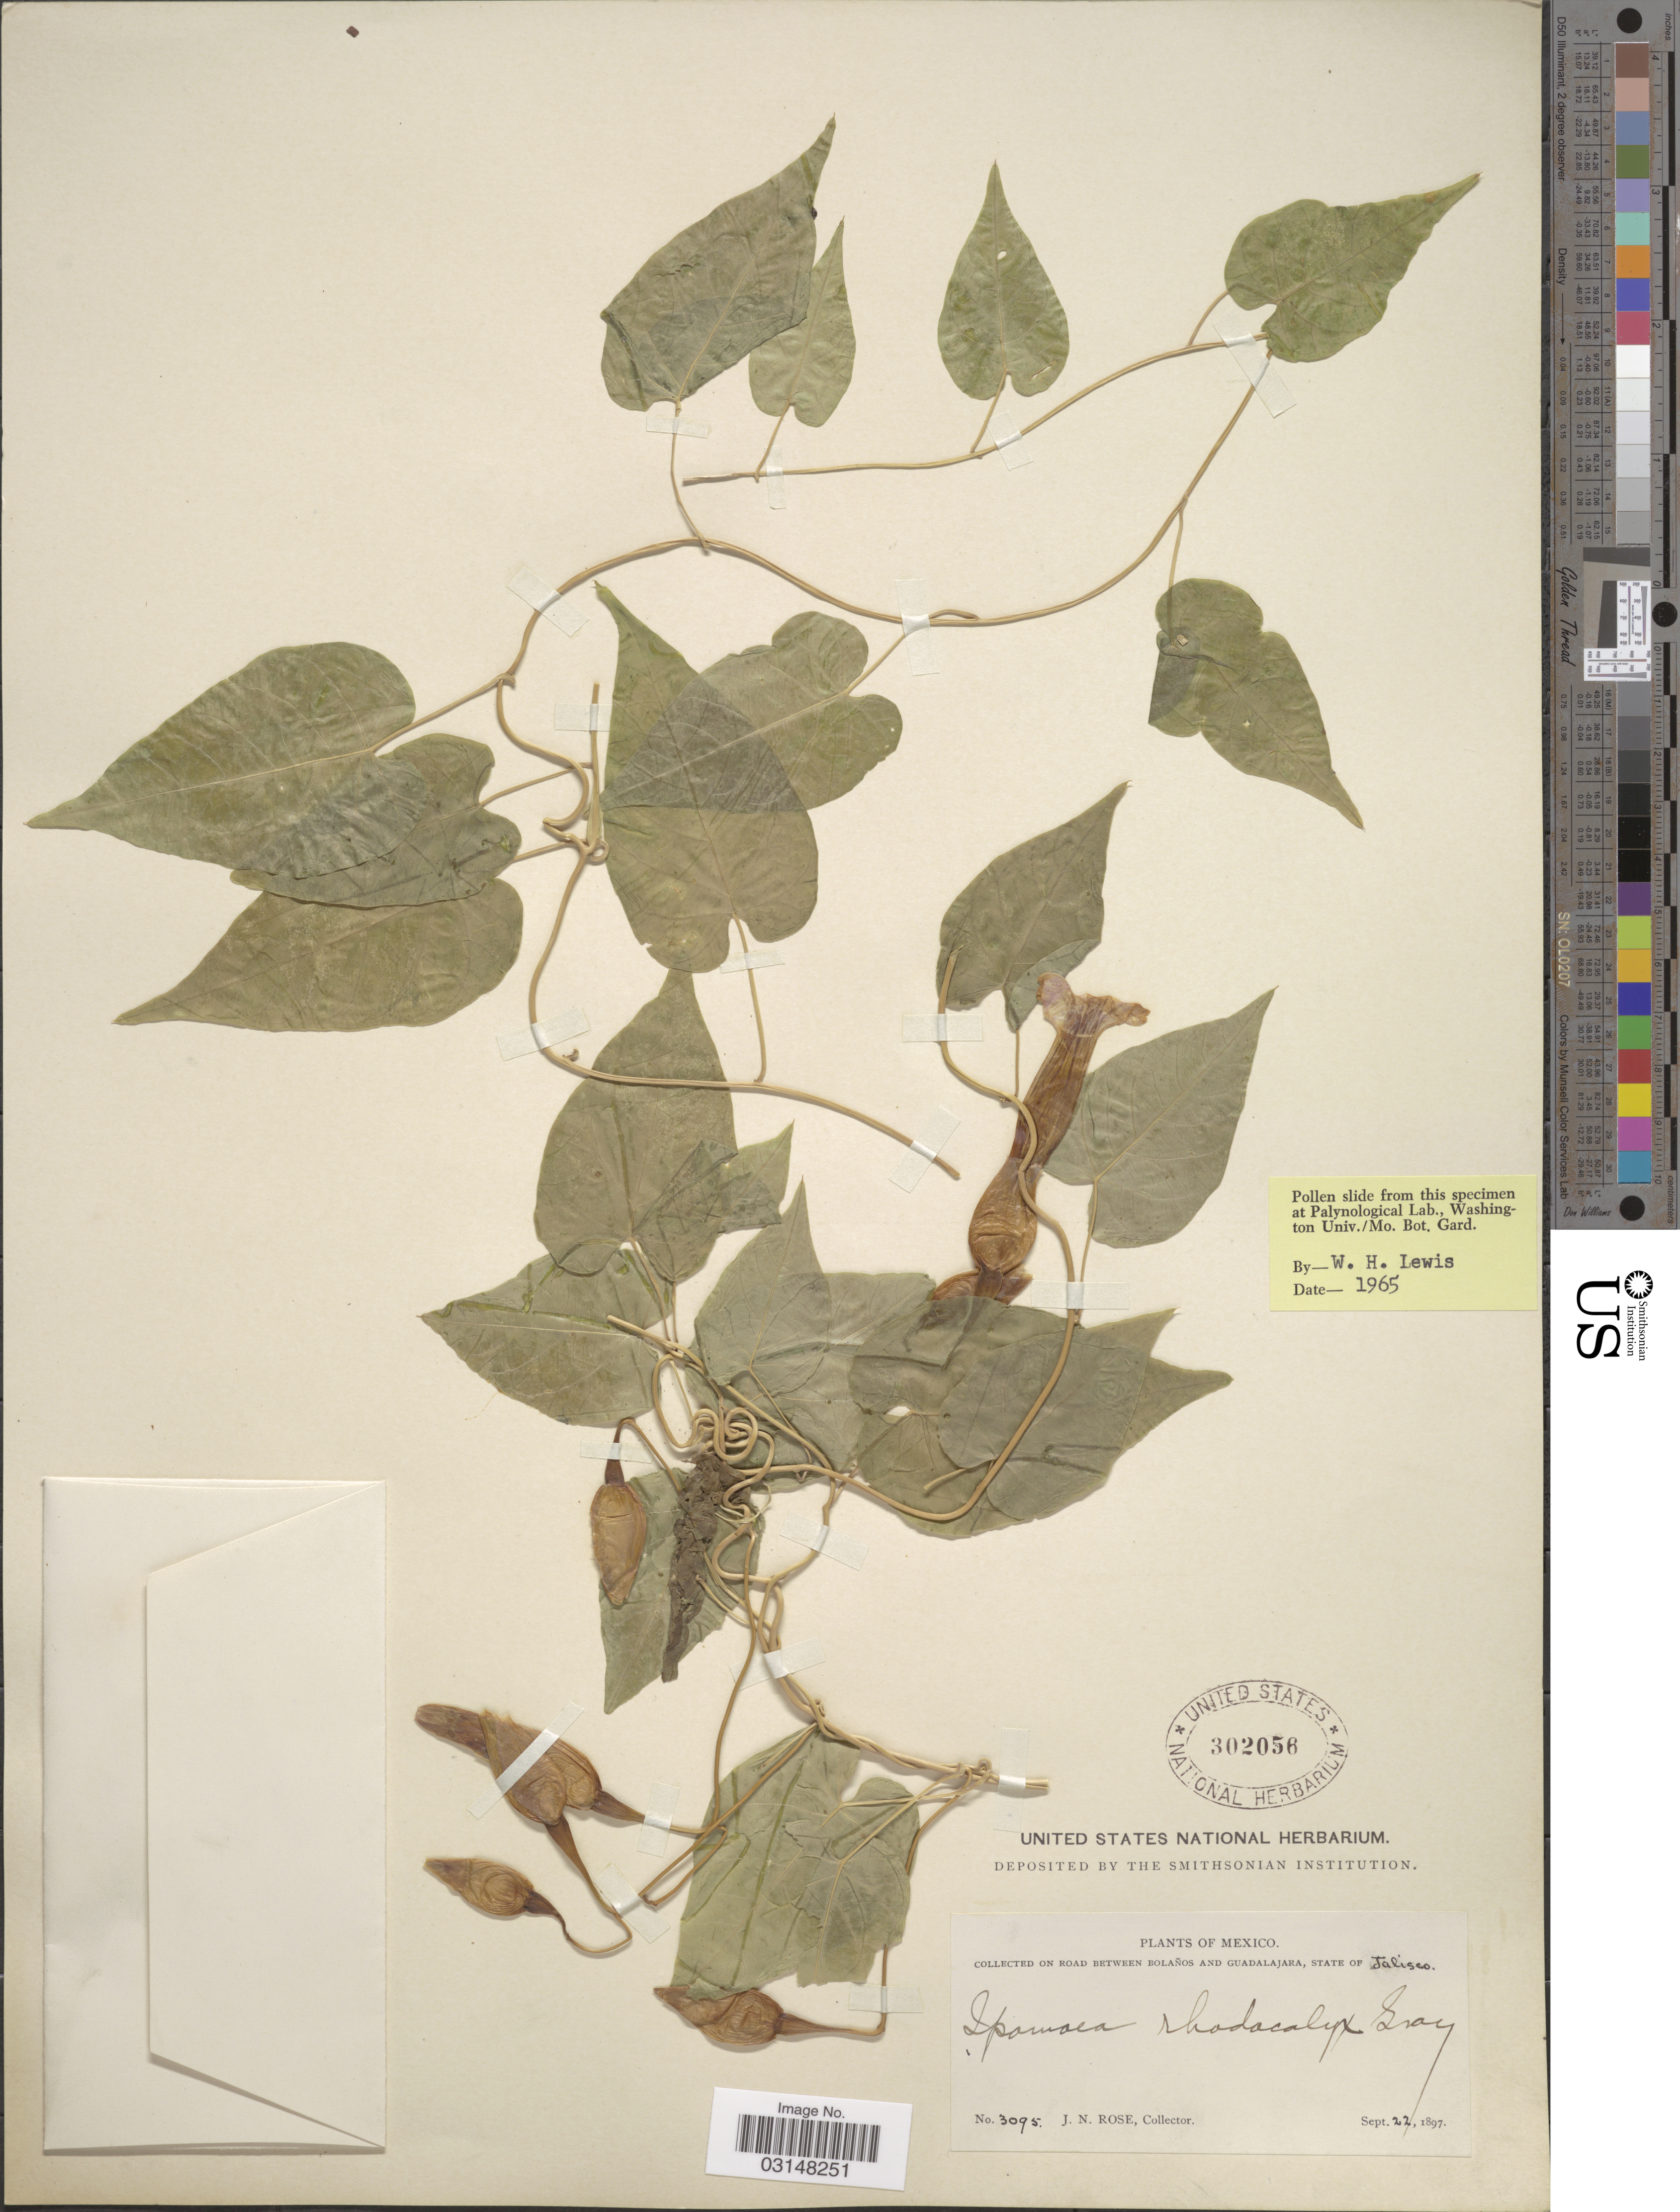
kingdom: Plantae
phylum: Tracheophyta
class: Magnoliopsida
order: Solanales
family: Convolvulaceae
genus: Operculina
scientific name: Operculina pteripes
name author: (G. Don) O'Donell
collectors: J. N. Rose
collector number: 3095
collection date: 1897-09-22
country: Mexico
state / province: Jalisco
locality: On road between Bolaños and Guadalajara.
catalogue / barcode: US 302056